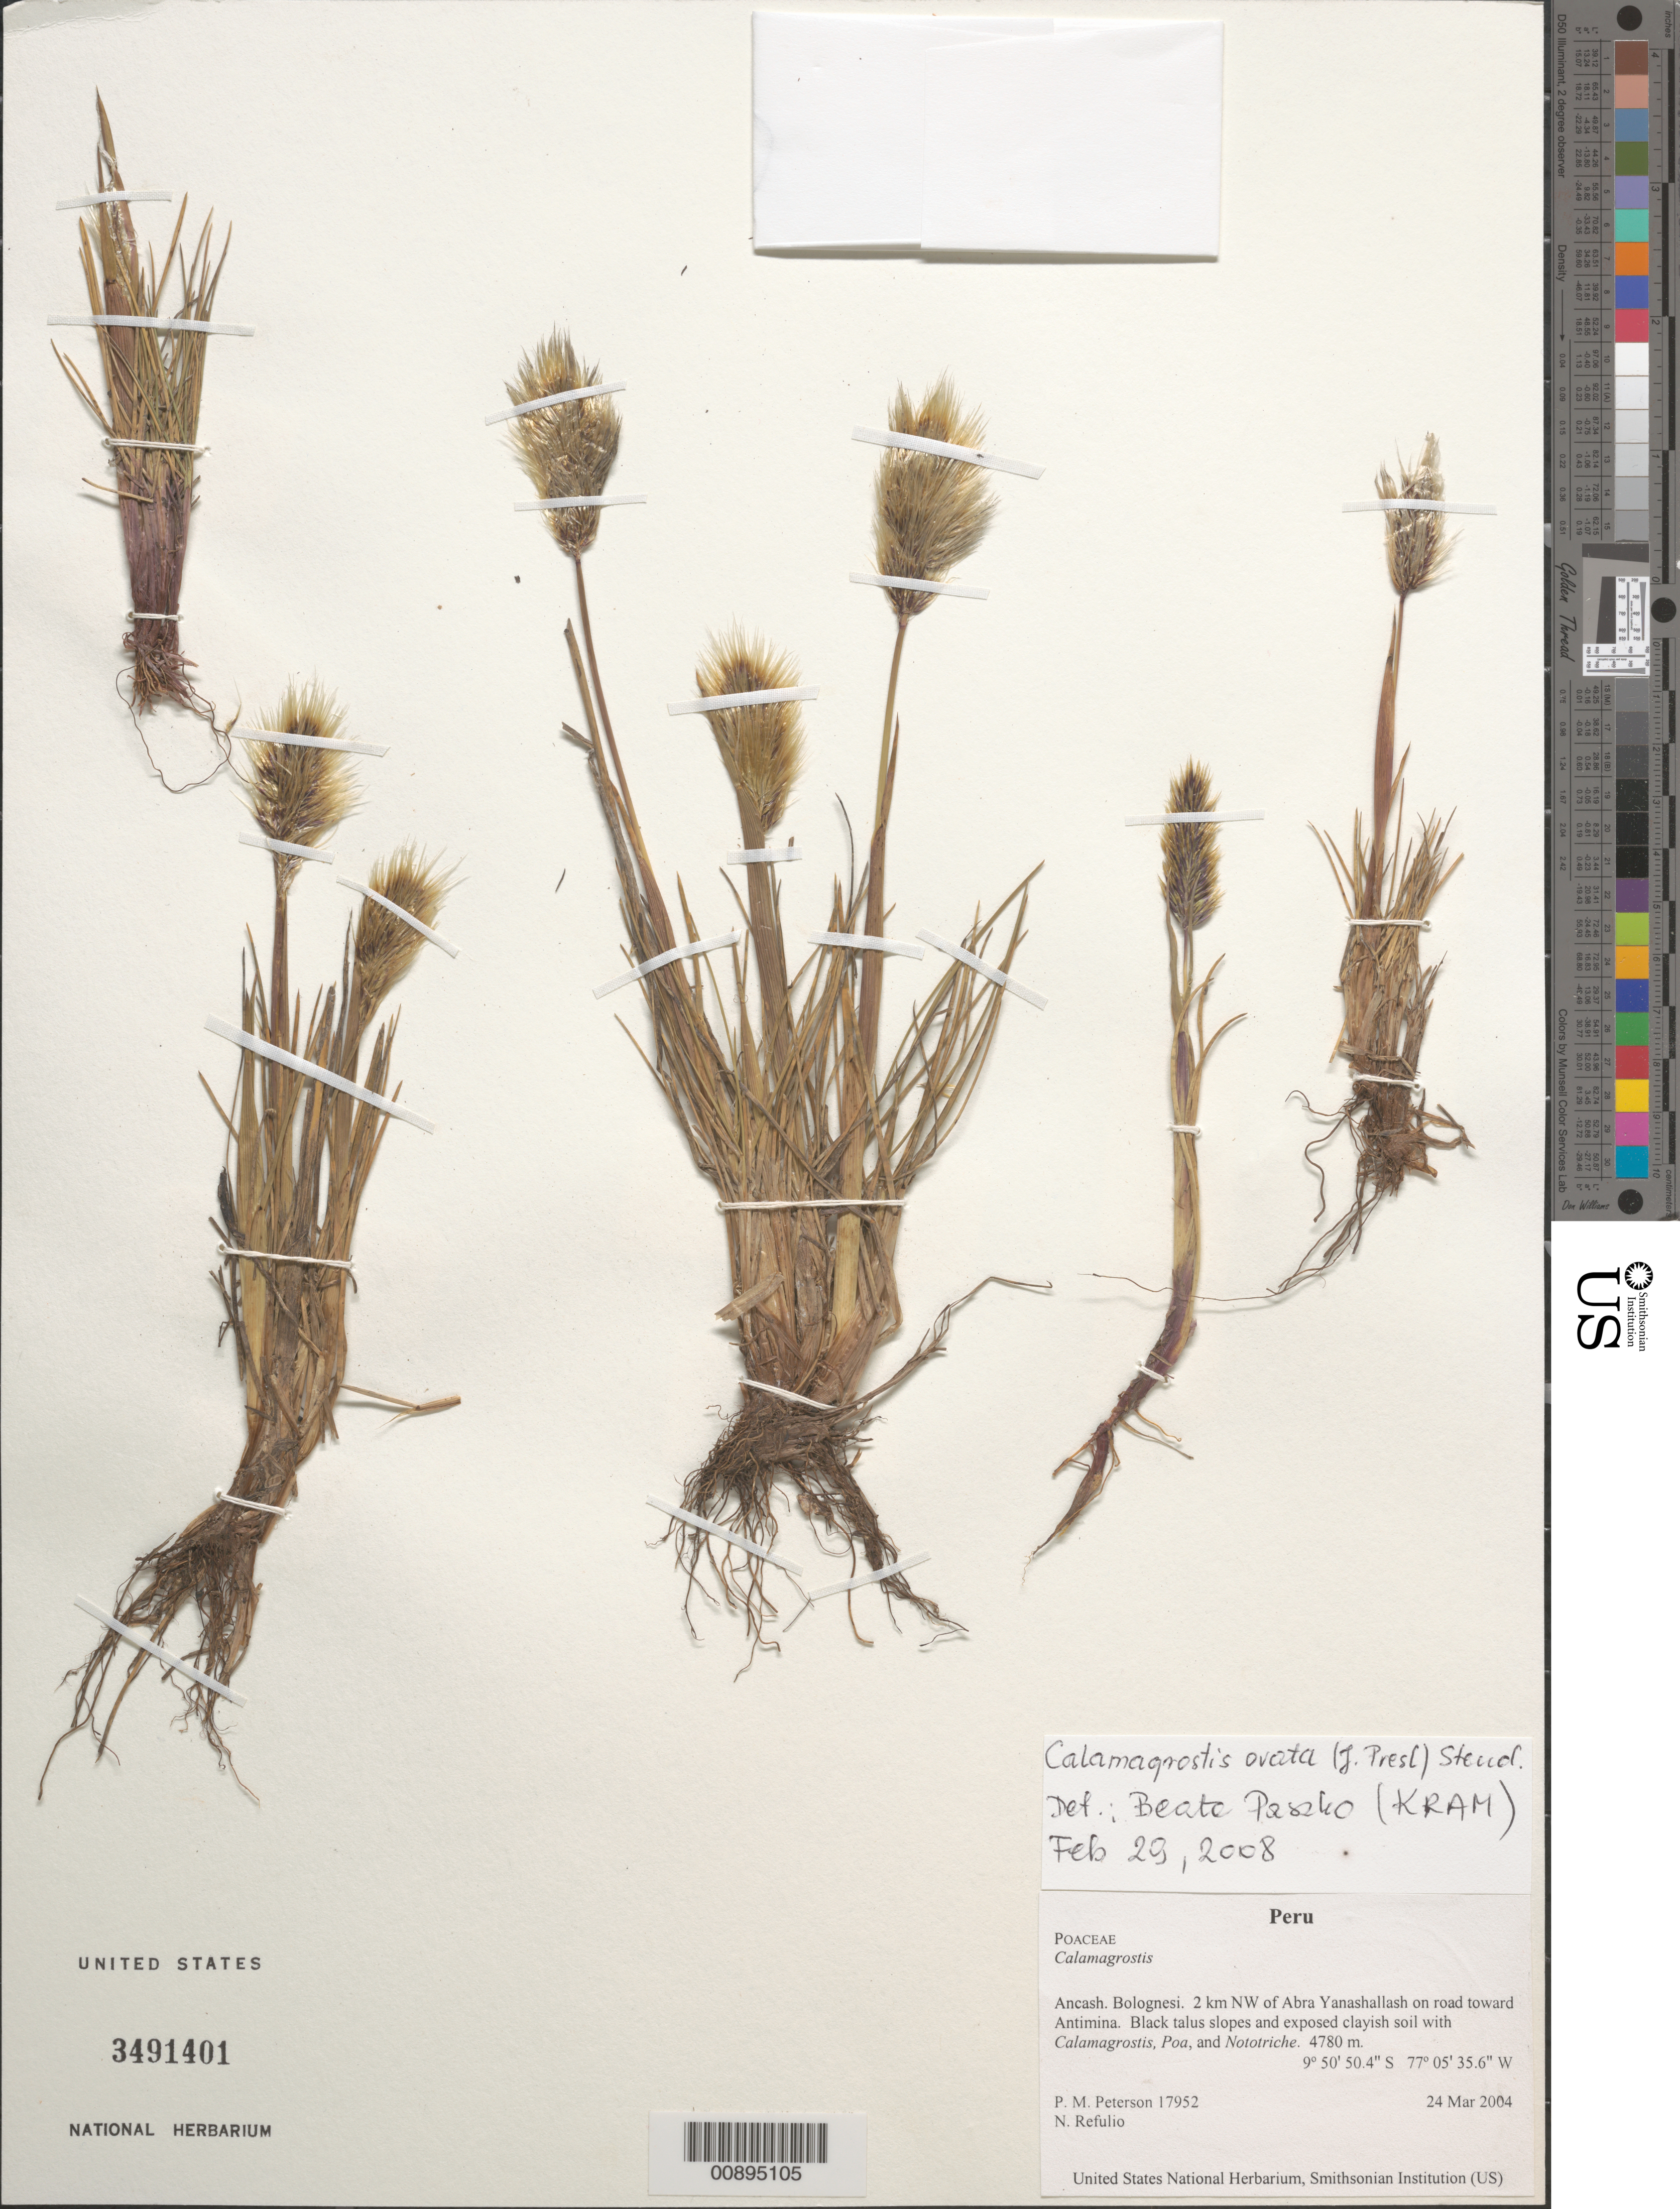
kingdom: Plantae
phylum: Tracheophyta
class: Liliopsida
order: Poales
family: Poaceae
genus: Calamagrostis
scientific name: Calamagrostis sp.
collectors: P. M. Peterson & N. Refulio-Rodríguez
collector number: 17952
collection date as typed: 24 Mar 2004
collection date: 2004-03-24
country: Peru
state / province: Ancash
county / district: Bolognesi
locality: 2 km NW of Abra Yanashallash on road toward Antimina. Black talus slopes and exposed clayish soil with Calamagrostis, Poa, and Nototriche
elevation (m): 4780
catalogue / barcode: US 3491401